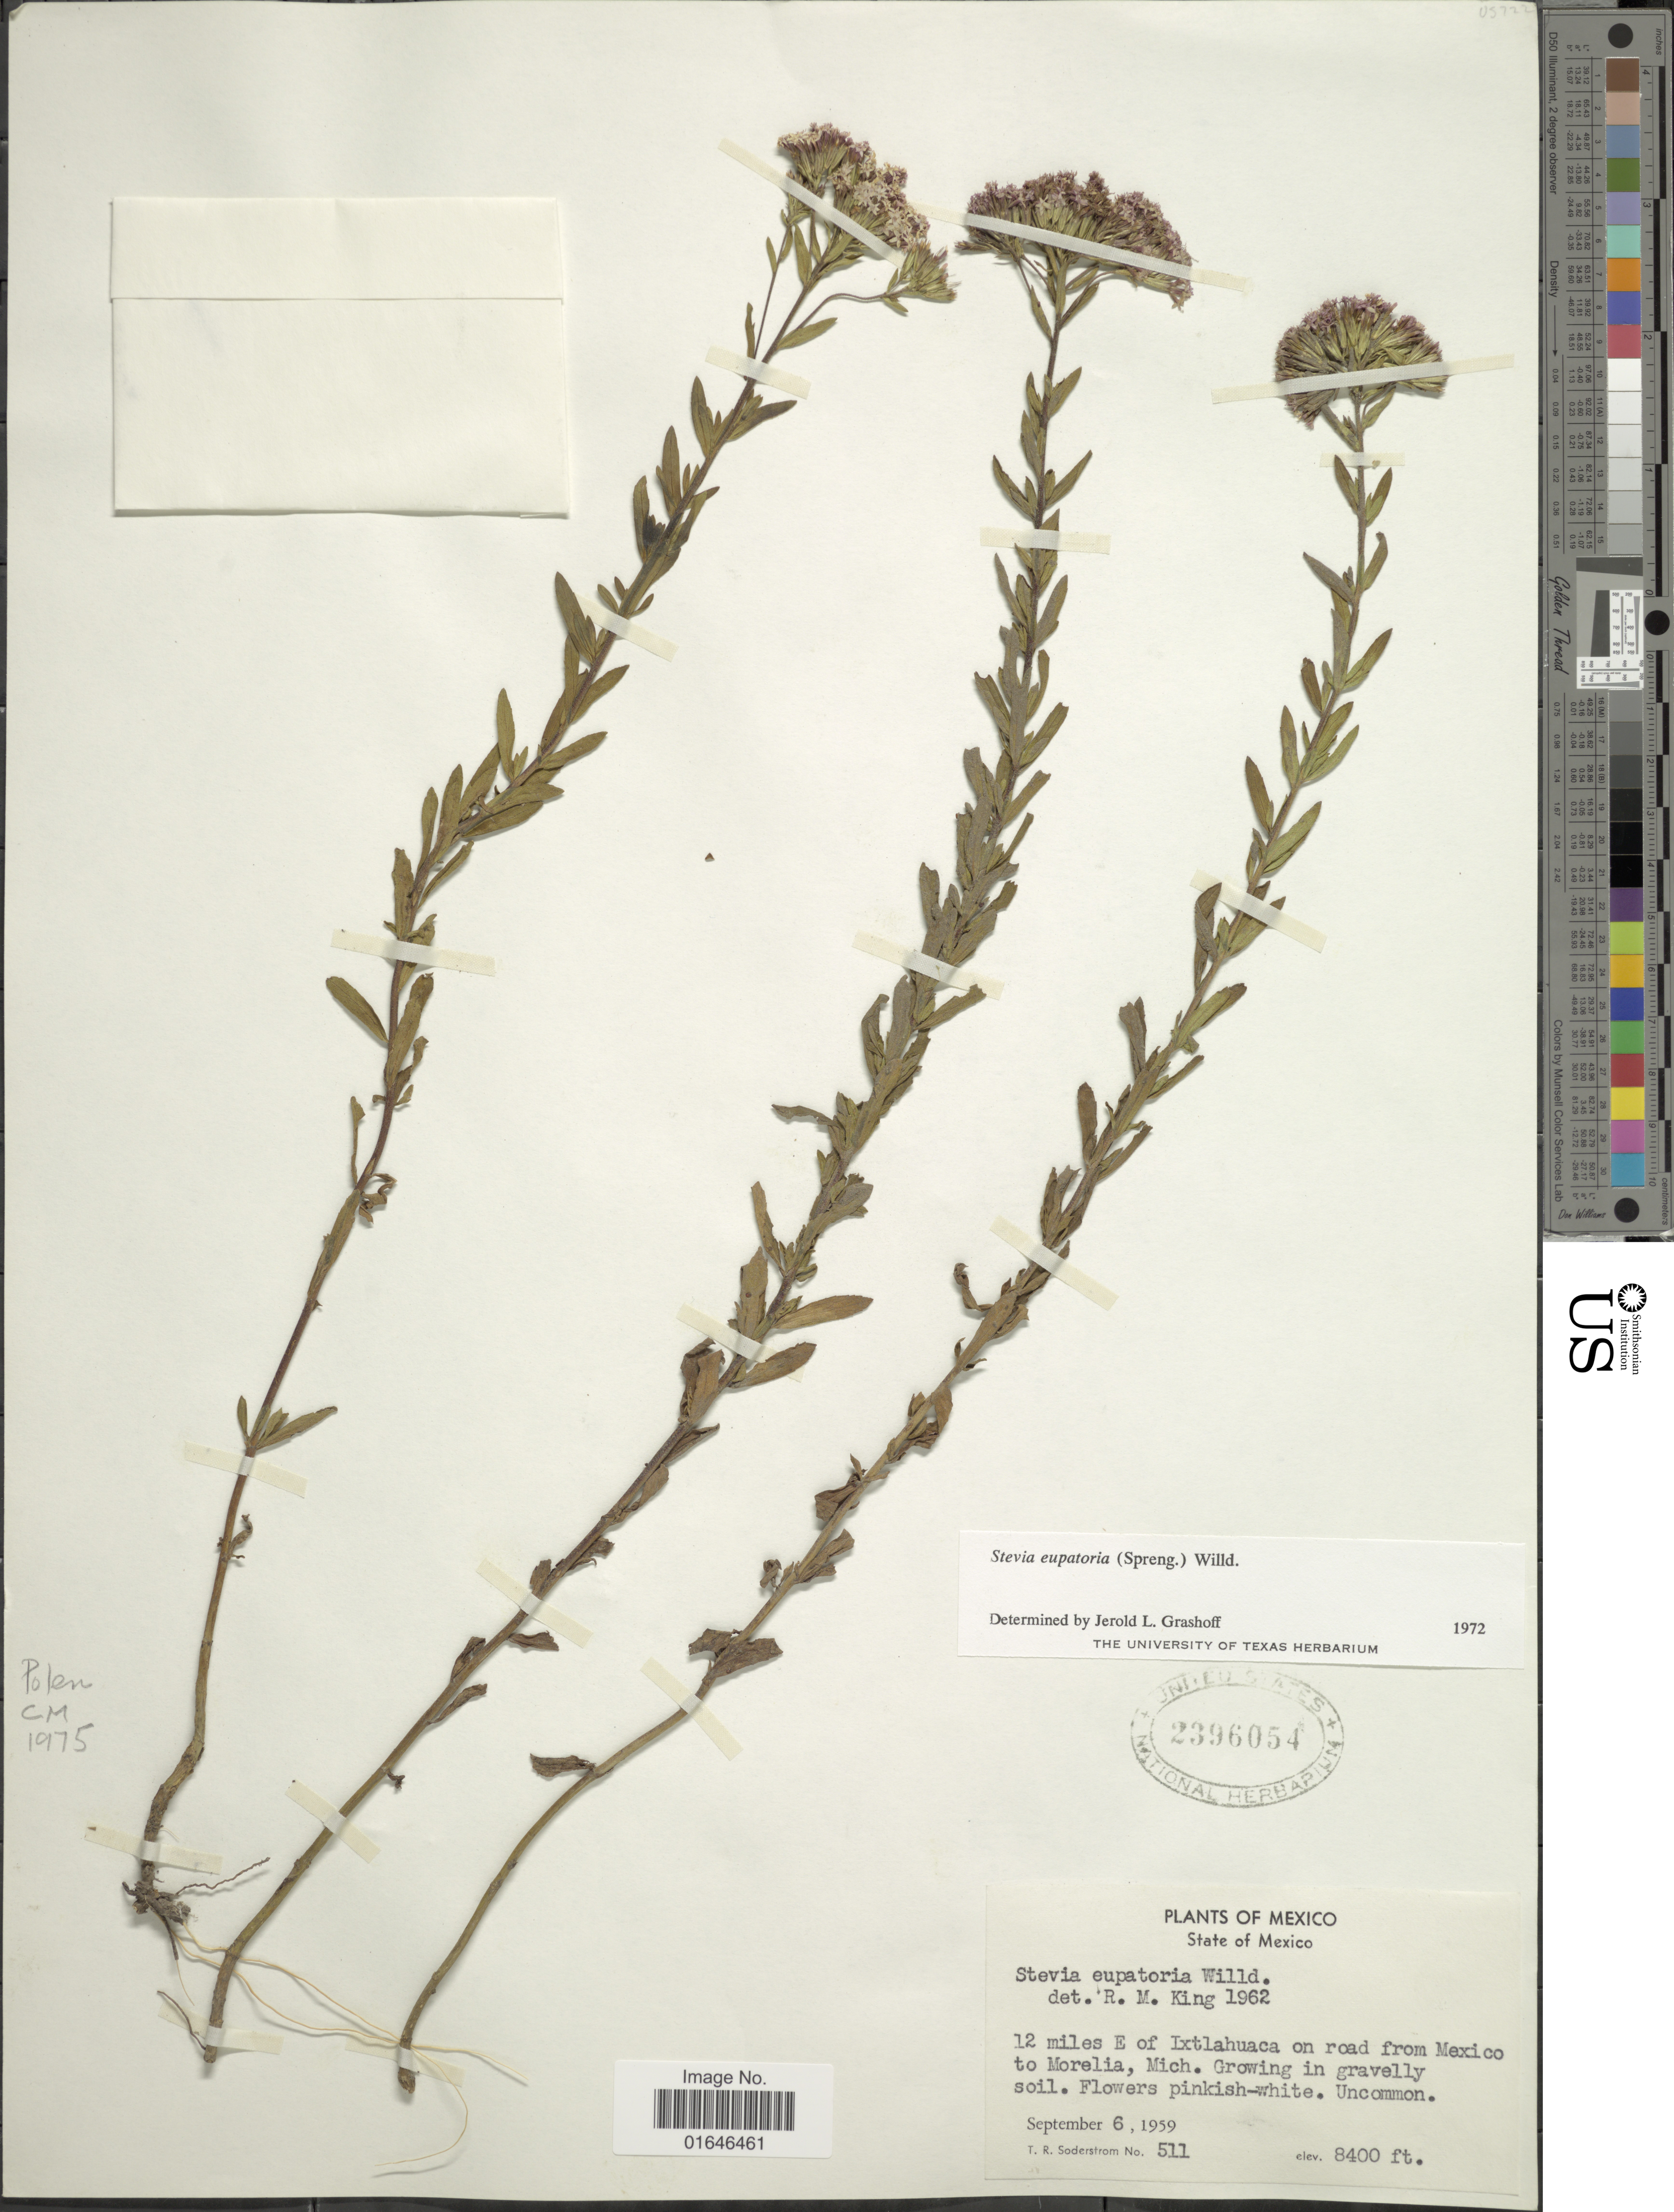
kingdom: Plantae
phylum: Tracheophyta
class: Magnoliopsida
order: Asterales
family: Asteraceae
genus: Stevia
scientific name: Stevia eupatoria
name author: (Spreng.) Willd.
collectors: T. R. Soderstrom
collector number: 511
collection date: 1959-09-06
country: Mexico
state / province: México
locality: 12 miles E of Ixtlahuaca on road from Mexico to Morelia, Mich.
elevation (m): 2560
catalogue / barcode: US 2396054